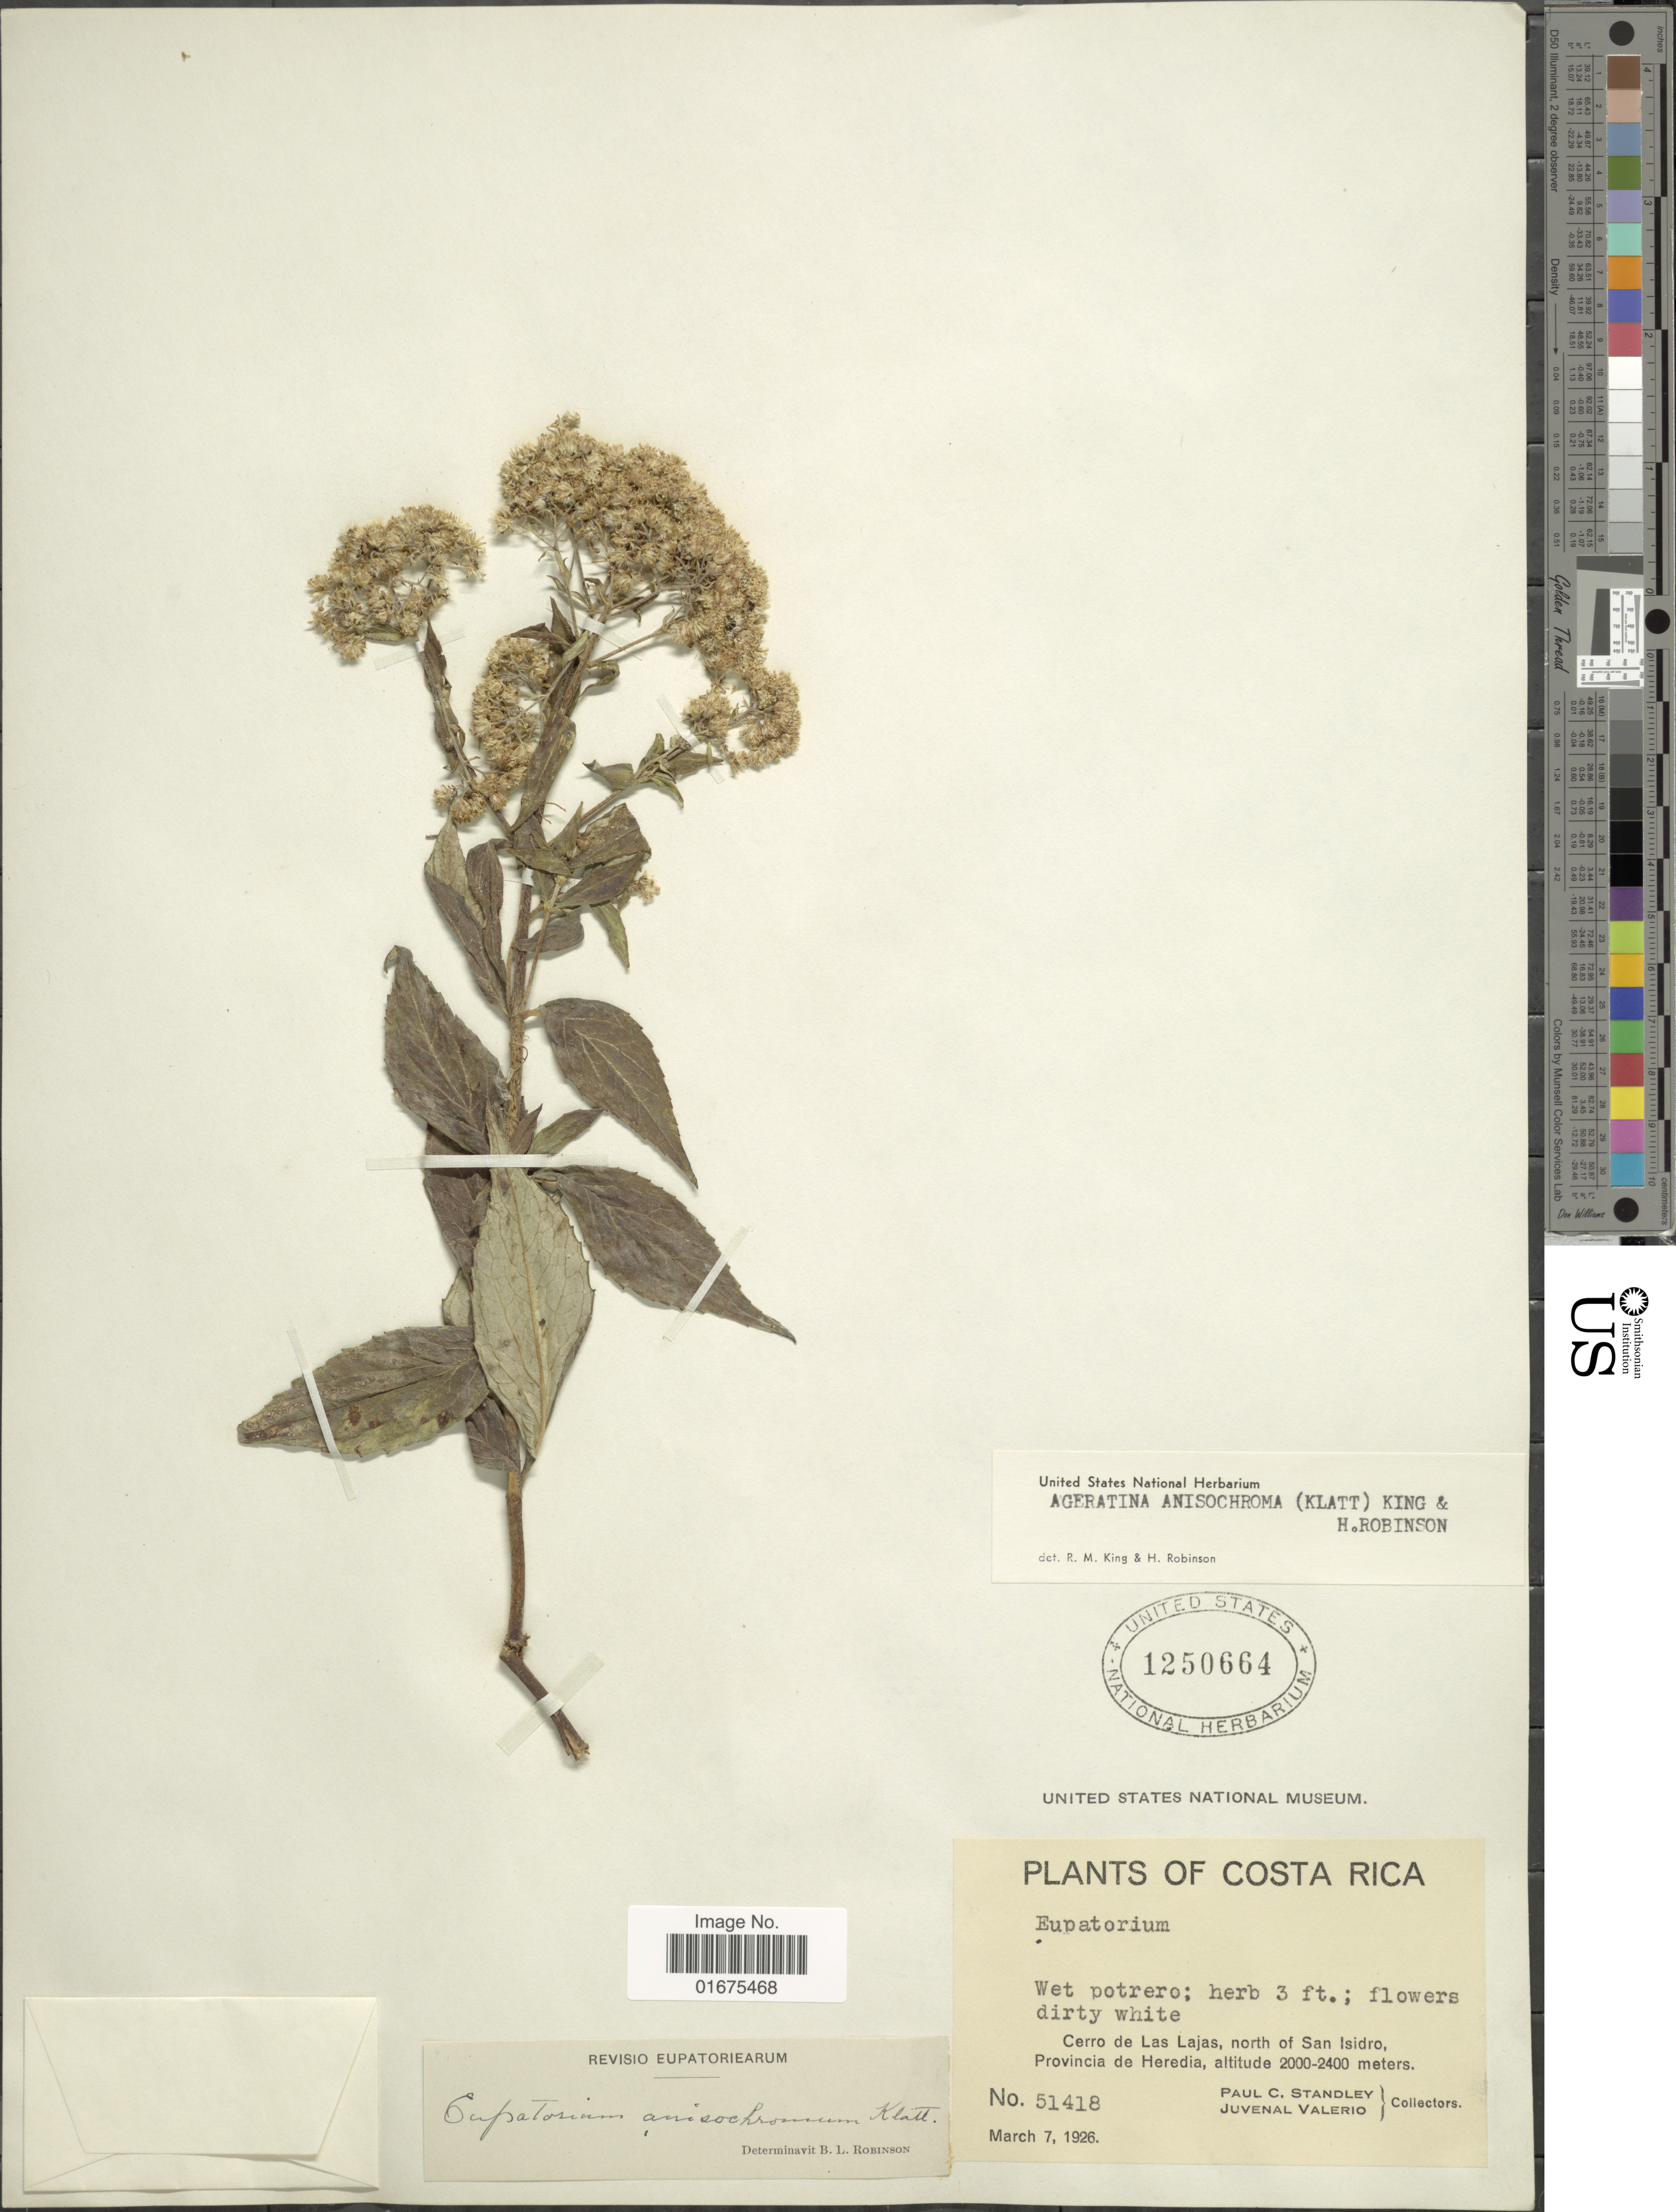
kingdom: Plantae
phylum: Tracheophyta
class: Magnoliopsida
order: Asterales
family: Asteraceae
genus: Ageratina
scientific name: Ageratina anisochroma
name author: (Klatt) R.M. King & H. Rob.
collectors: P. C. Standley & J. Valerio R.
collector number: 51418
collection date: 1926-03-07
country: Costa Rica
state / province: Heredia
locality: Cerro de Las Lajas, north of San Isidro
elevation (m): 2000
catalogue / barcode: US 1250664